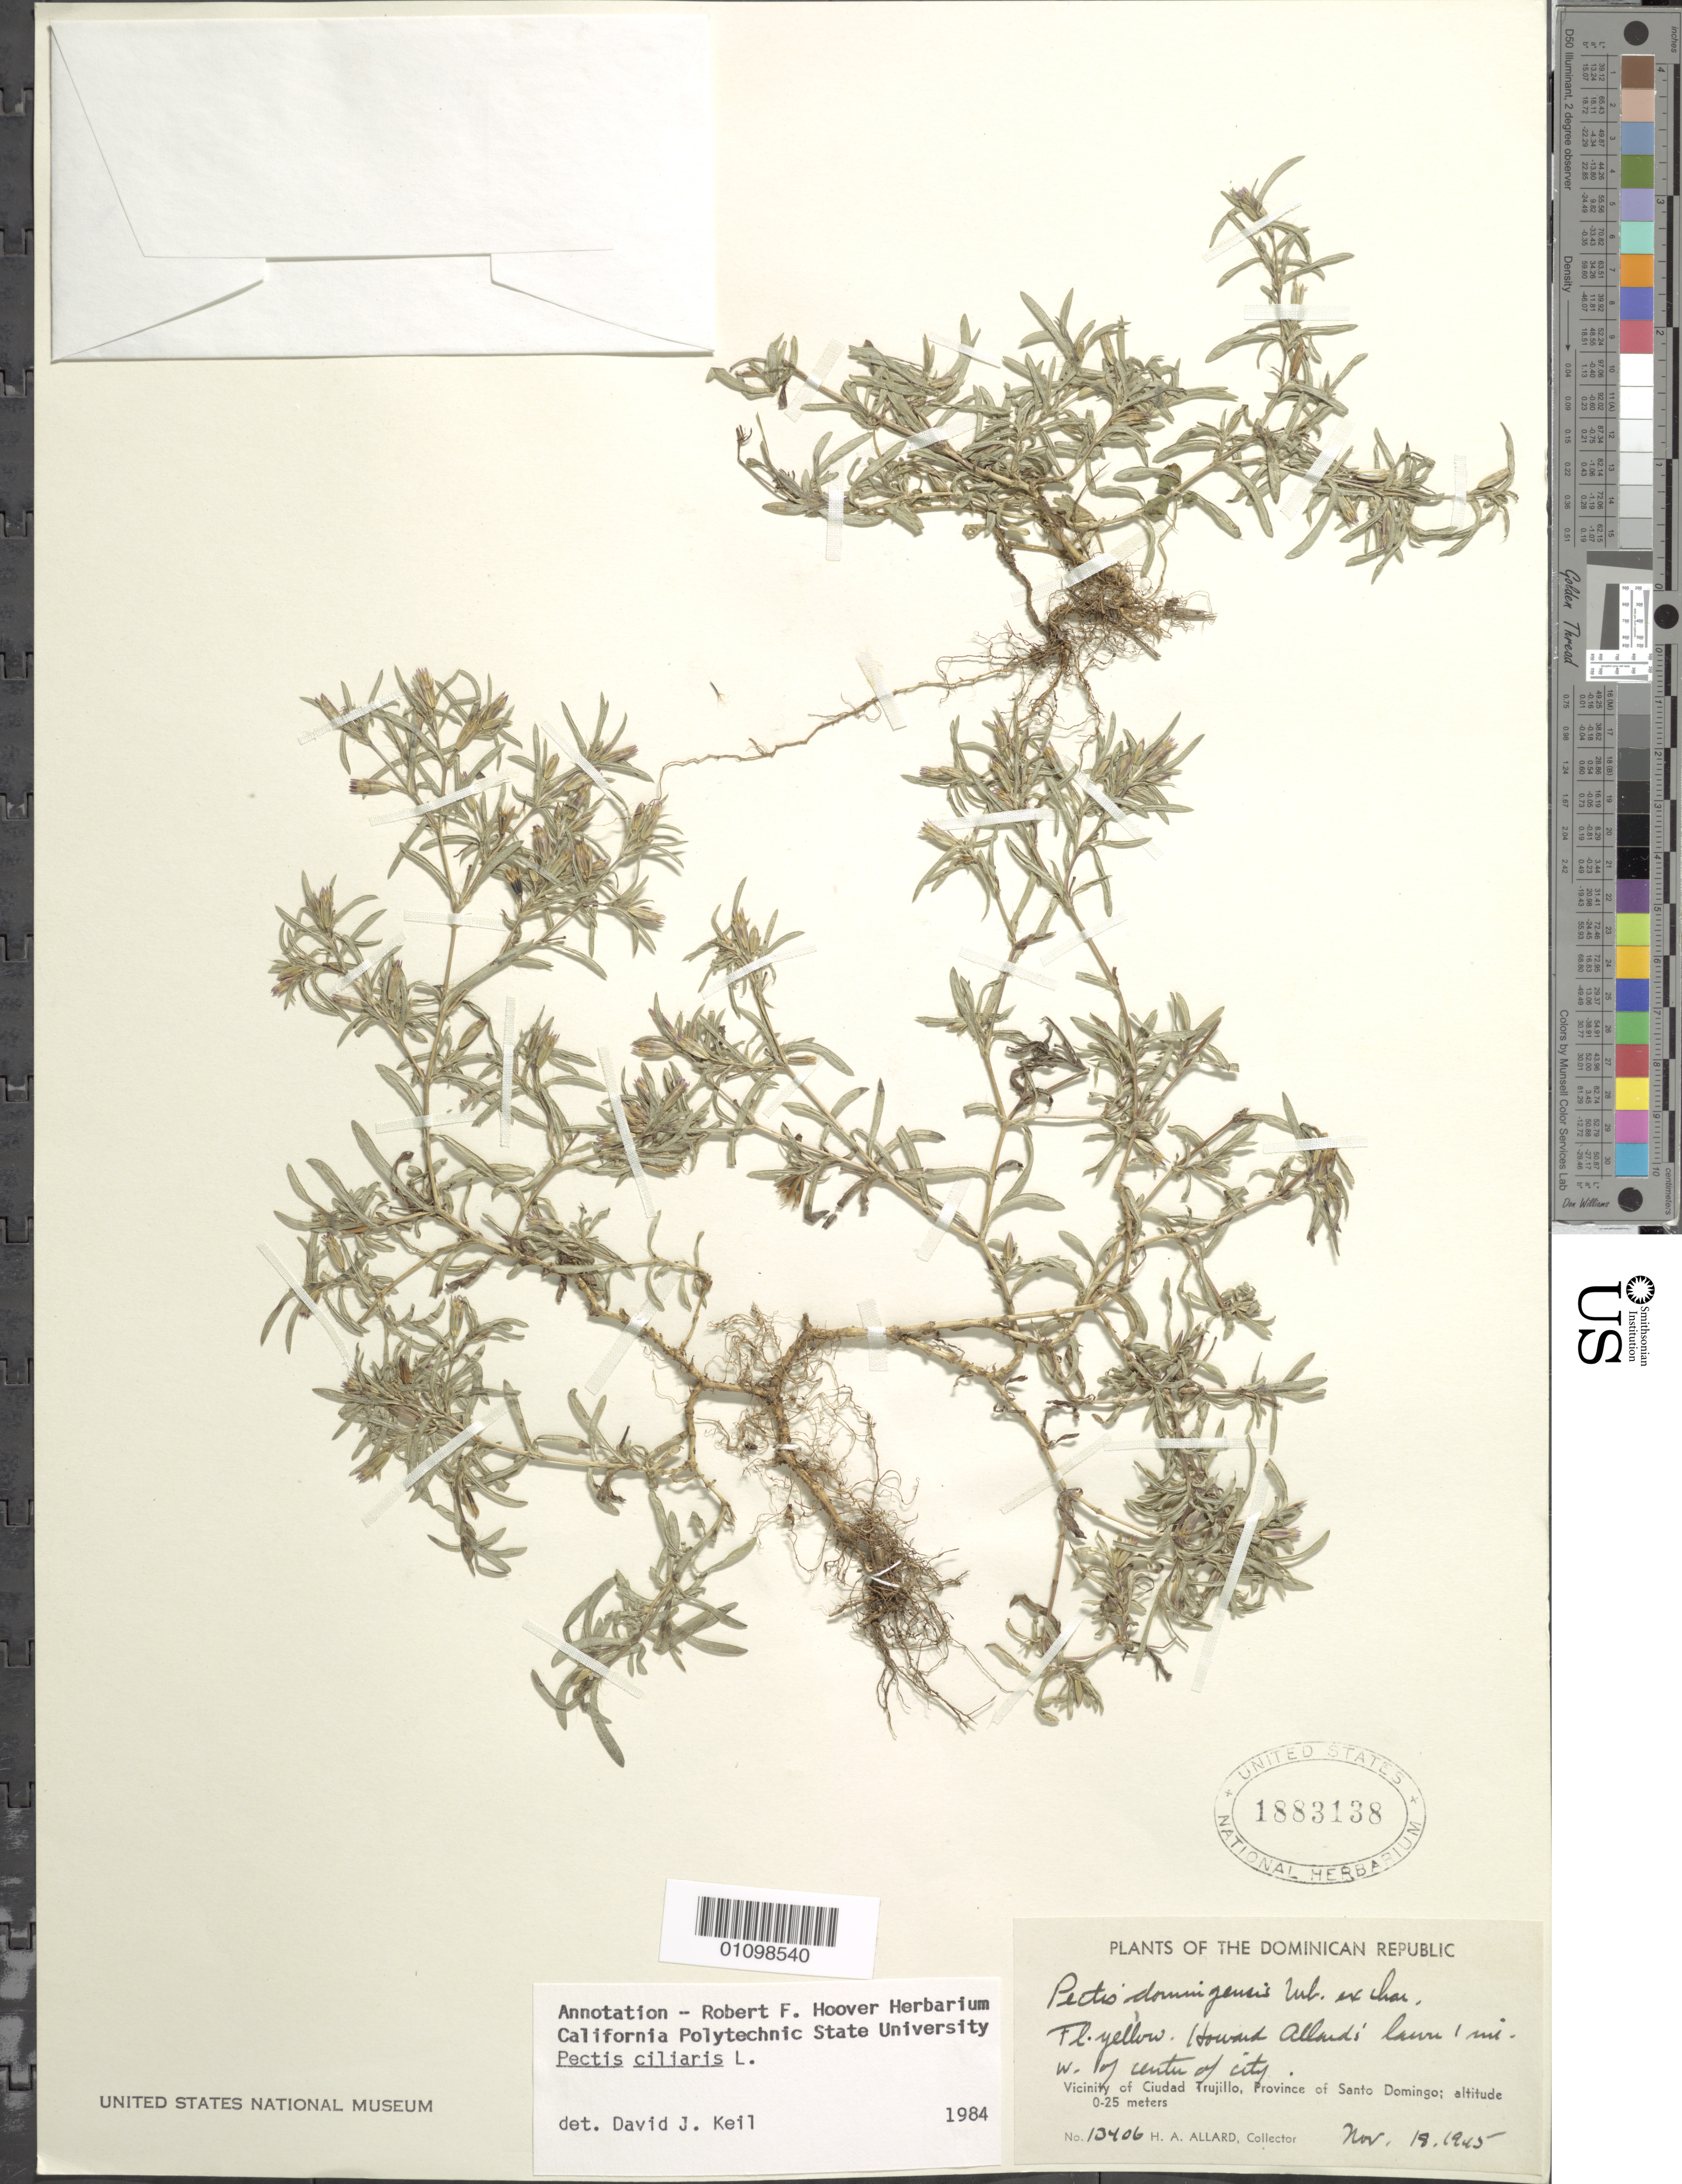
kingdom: Plantae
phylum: Tracheophyta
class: Magnoliopsida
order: Asterales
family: Asteraceae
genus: Pectis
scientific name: Pectis ciliaris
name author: L.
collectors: H. A. Allard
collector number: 13406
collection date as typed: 18 Nov 1945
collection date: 1945-11-18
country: Dominican Republic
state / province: Santo Domingo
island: Hispaniola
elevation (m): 0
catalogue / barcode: US 1883138